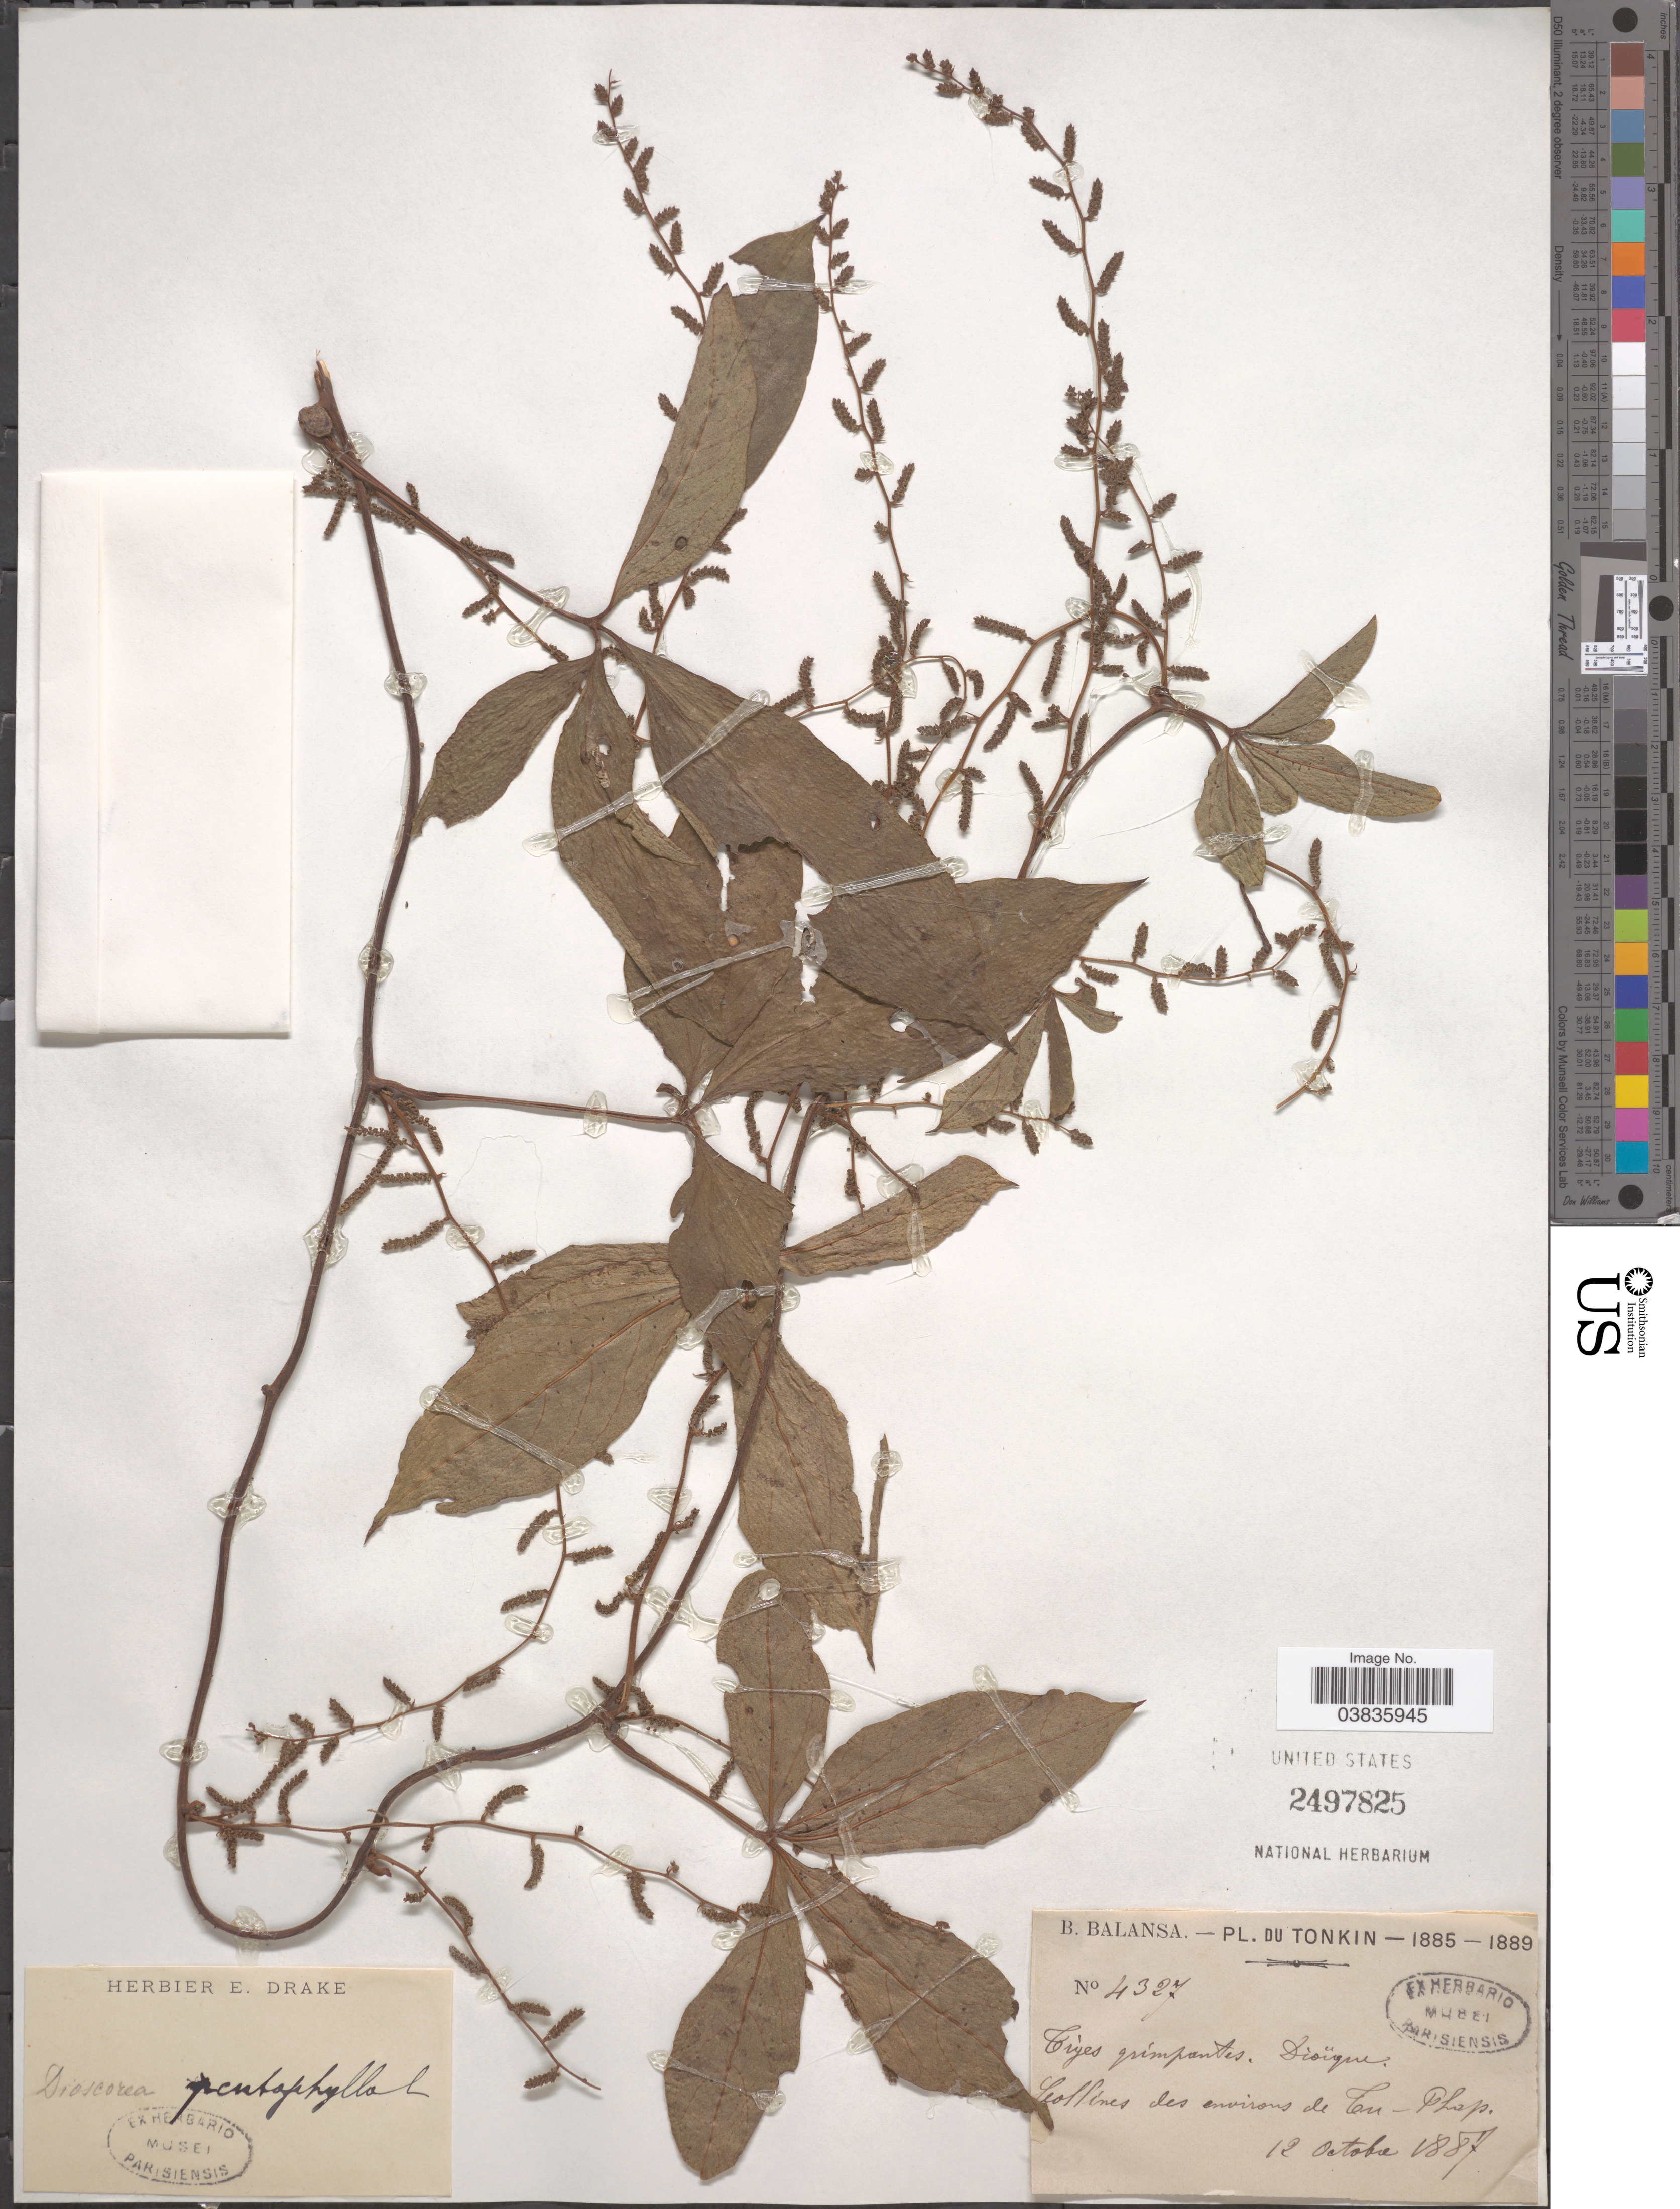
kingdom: Plantae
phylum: Tracheophyta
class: Liliopsida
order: Dioscoreales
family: Dioscoreaceae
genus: Dioscorea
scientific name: Dioscorea pentaphylla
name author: L.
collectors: B. Balansa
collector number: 4327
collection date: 1887-10-12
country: Vietnam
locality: Tonkin. Collines des environs de Tu-Phap.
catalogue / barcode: US 2497825